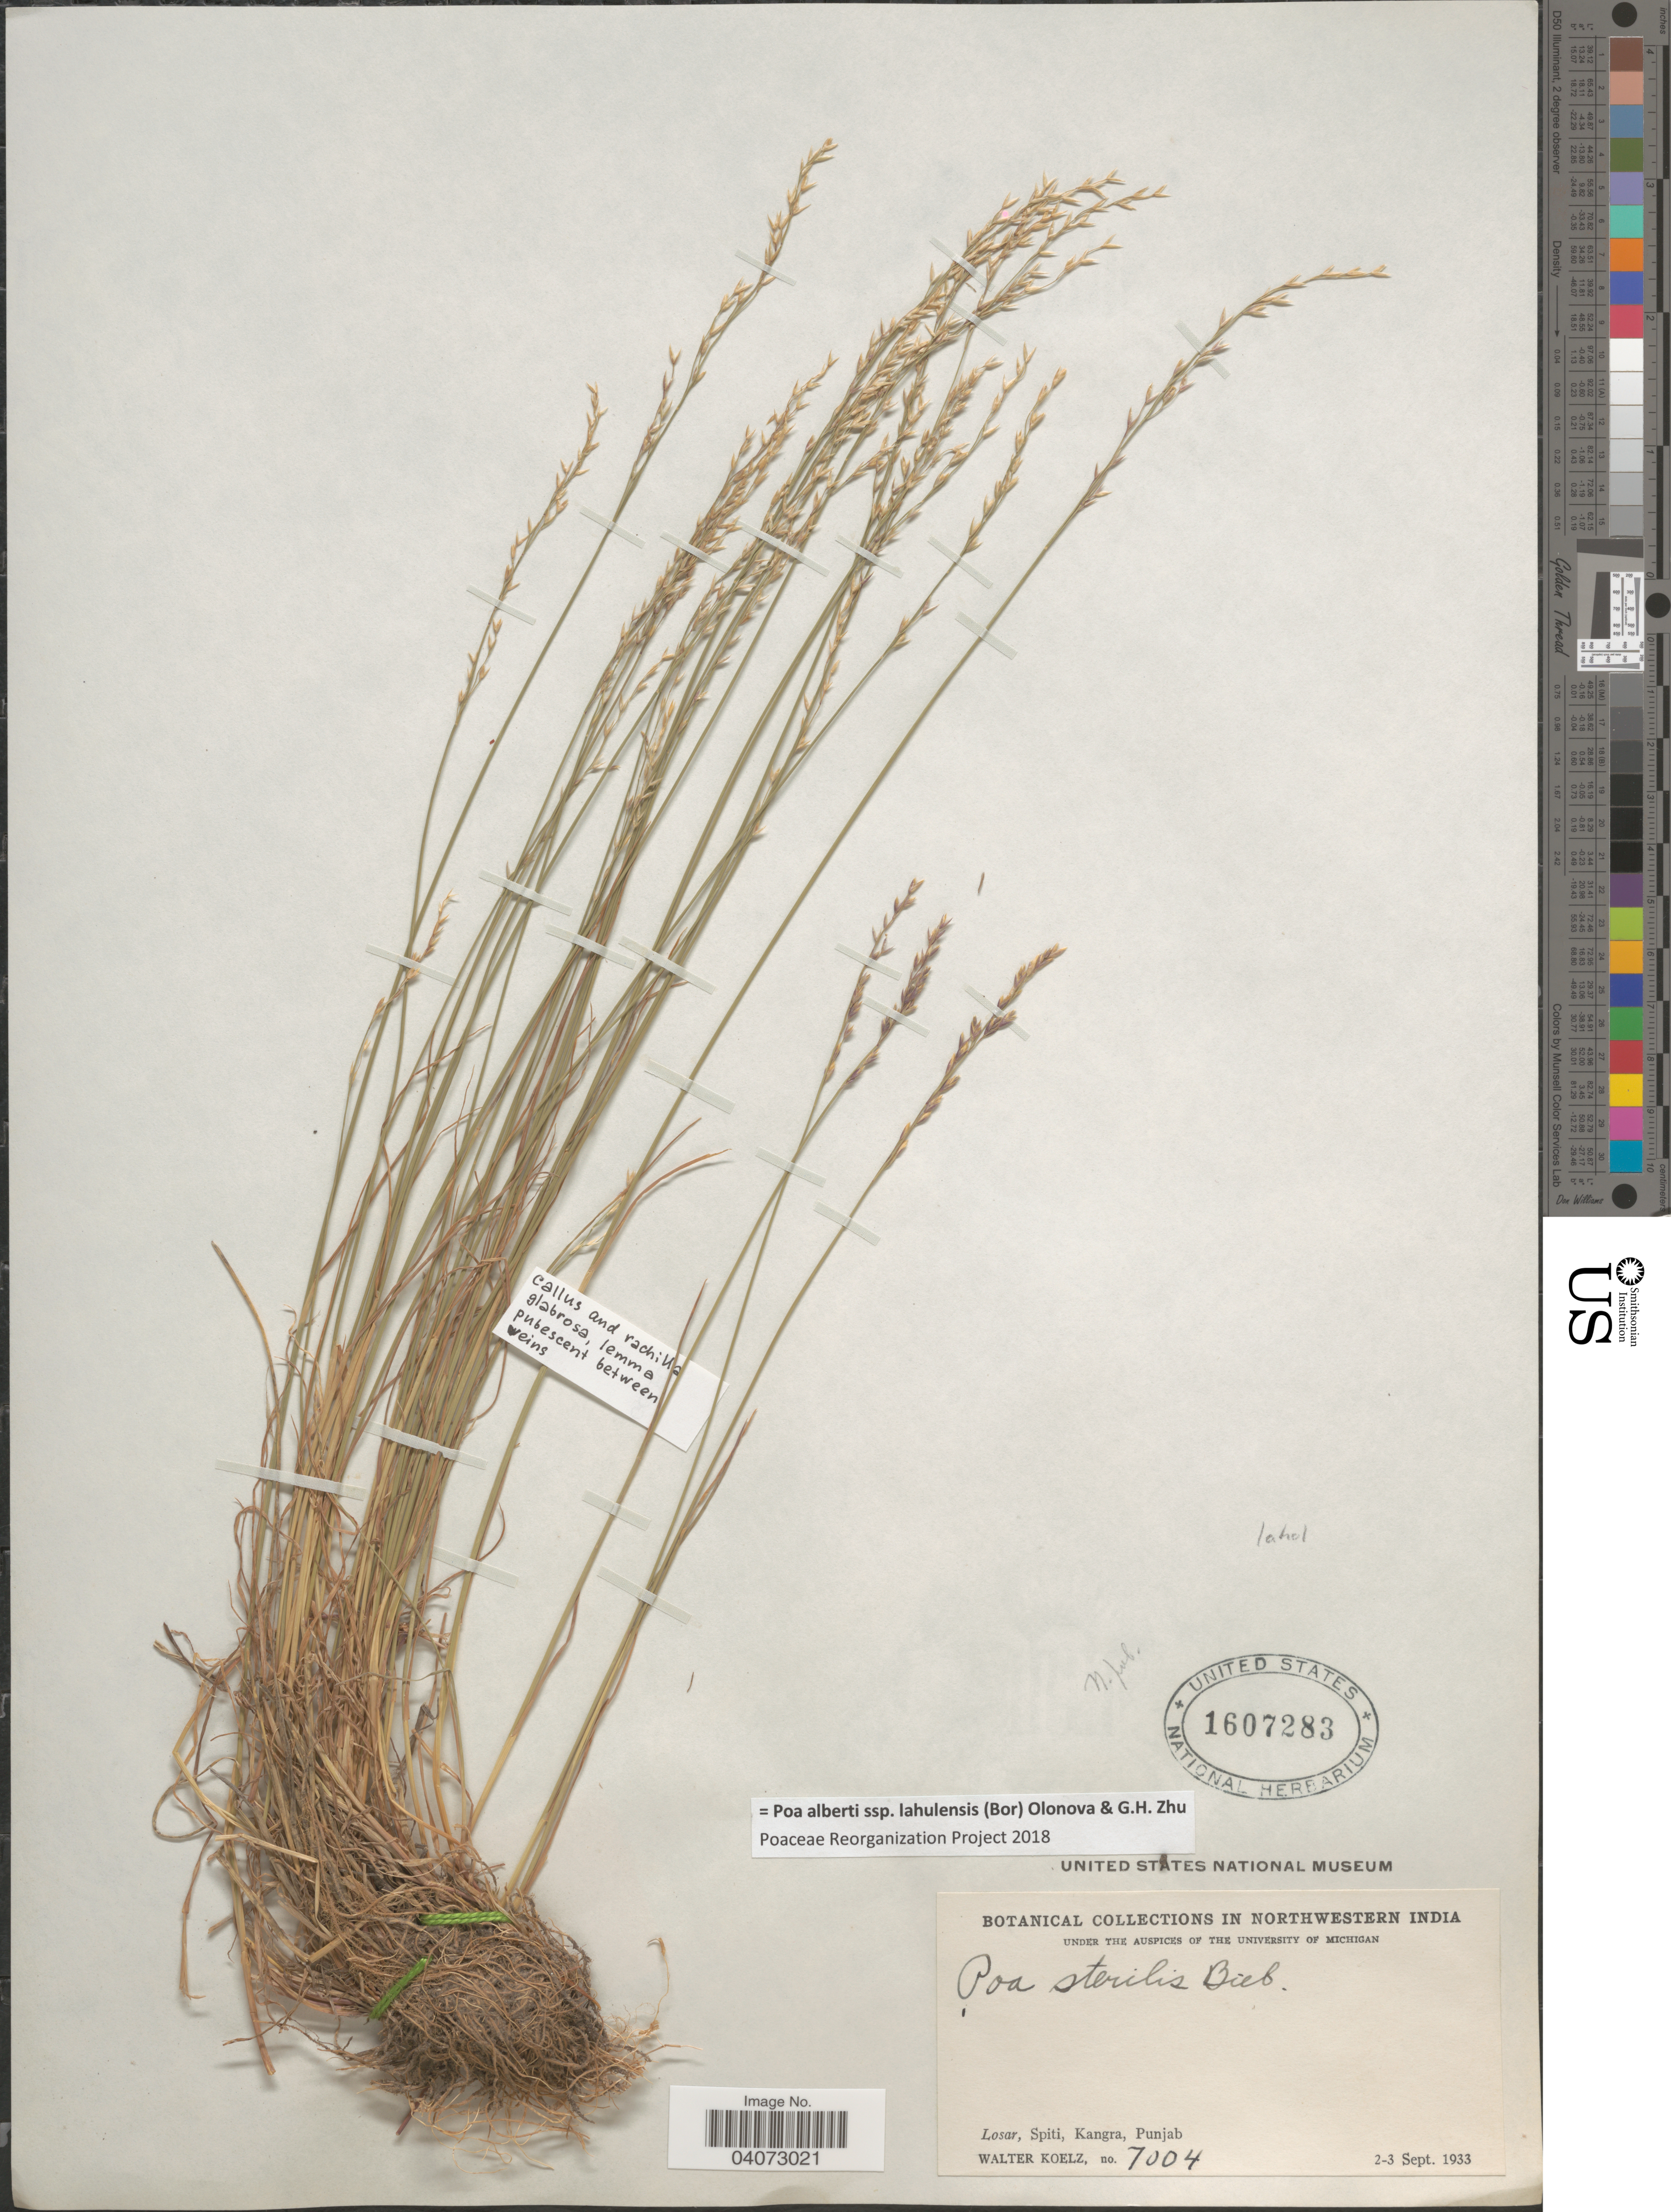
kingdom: Plantae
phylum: Tracheophyta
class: Liliopsida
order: Poales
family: Poaceae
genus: Poa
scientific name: Poa albertii subsp. lahulensis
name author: (Bor) Olonova & G.H. Zhu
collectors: W. N. Koelz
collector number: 7004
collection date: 1933-09-02/1933-09-03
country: India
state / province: Punjab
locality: Northwestern India. Losar, Spiti, Kangra.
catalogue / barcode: US 1607283